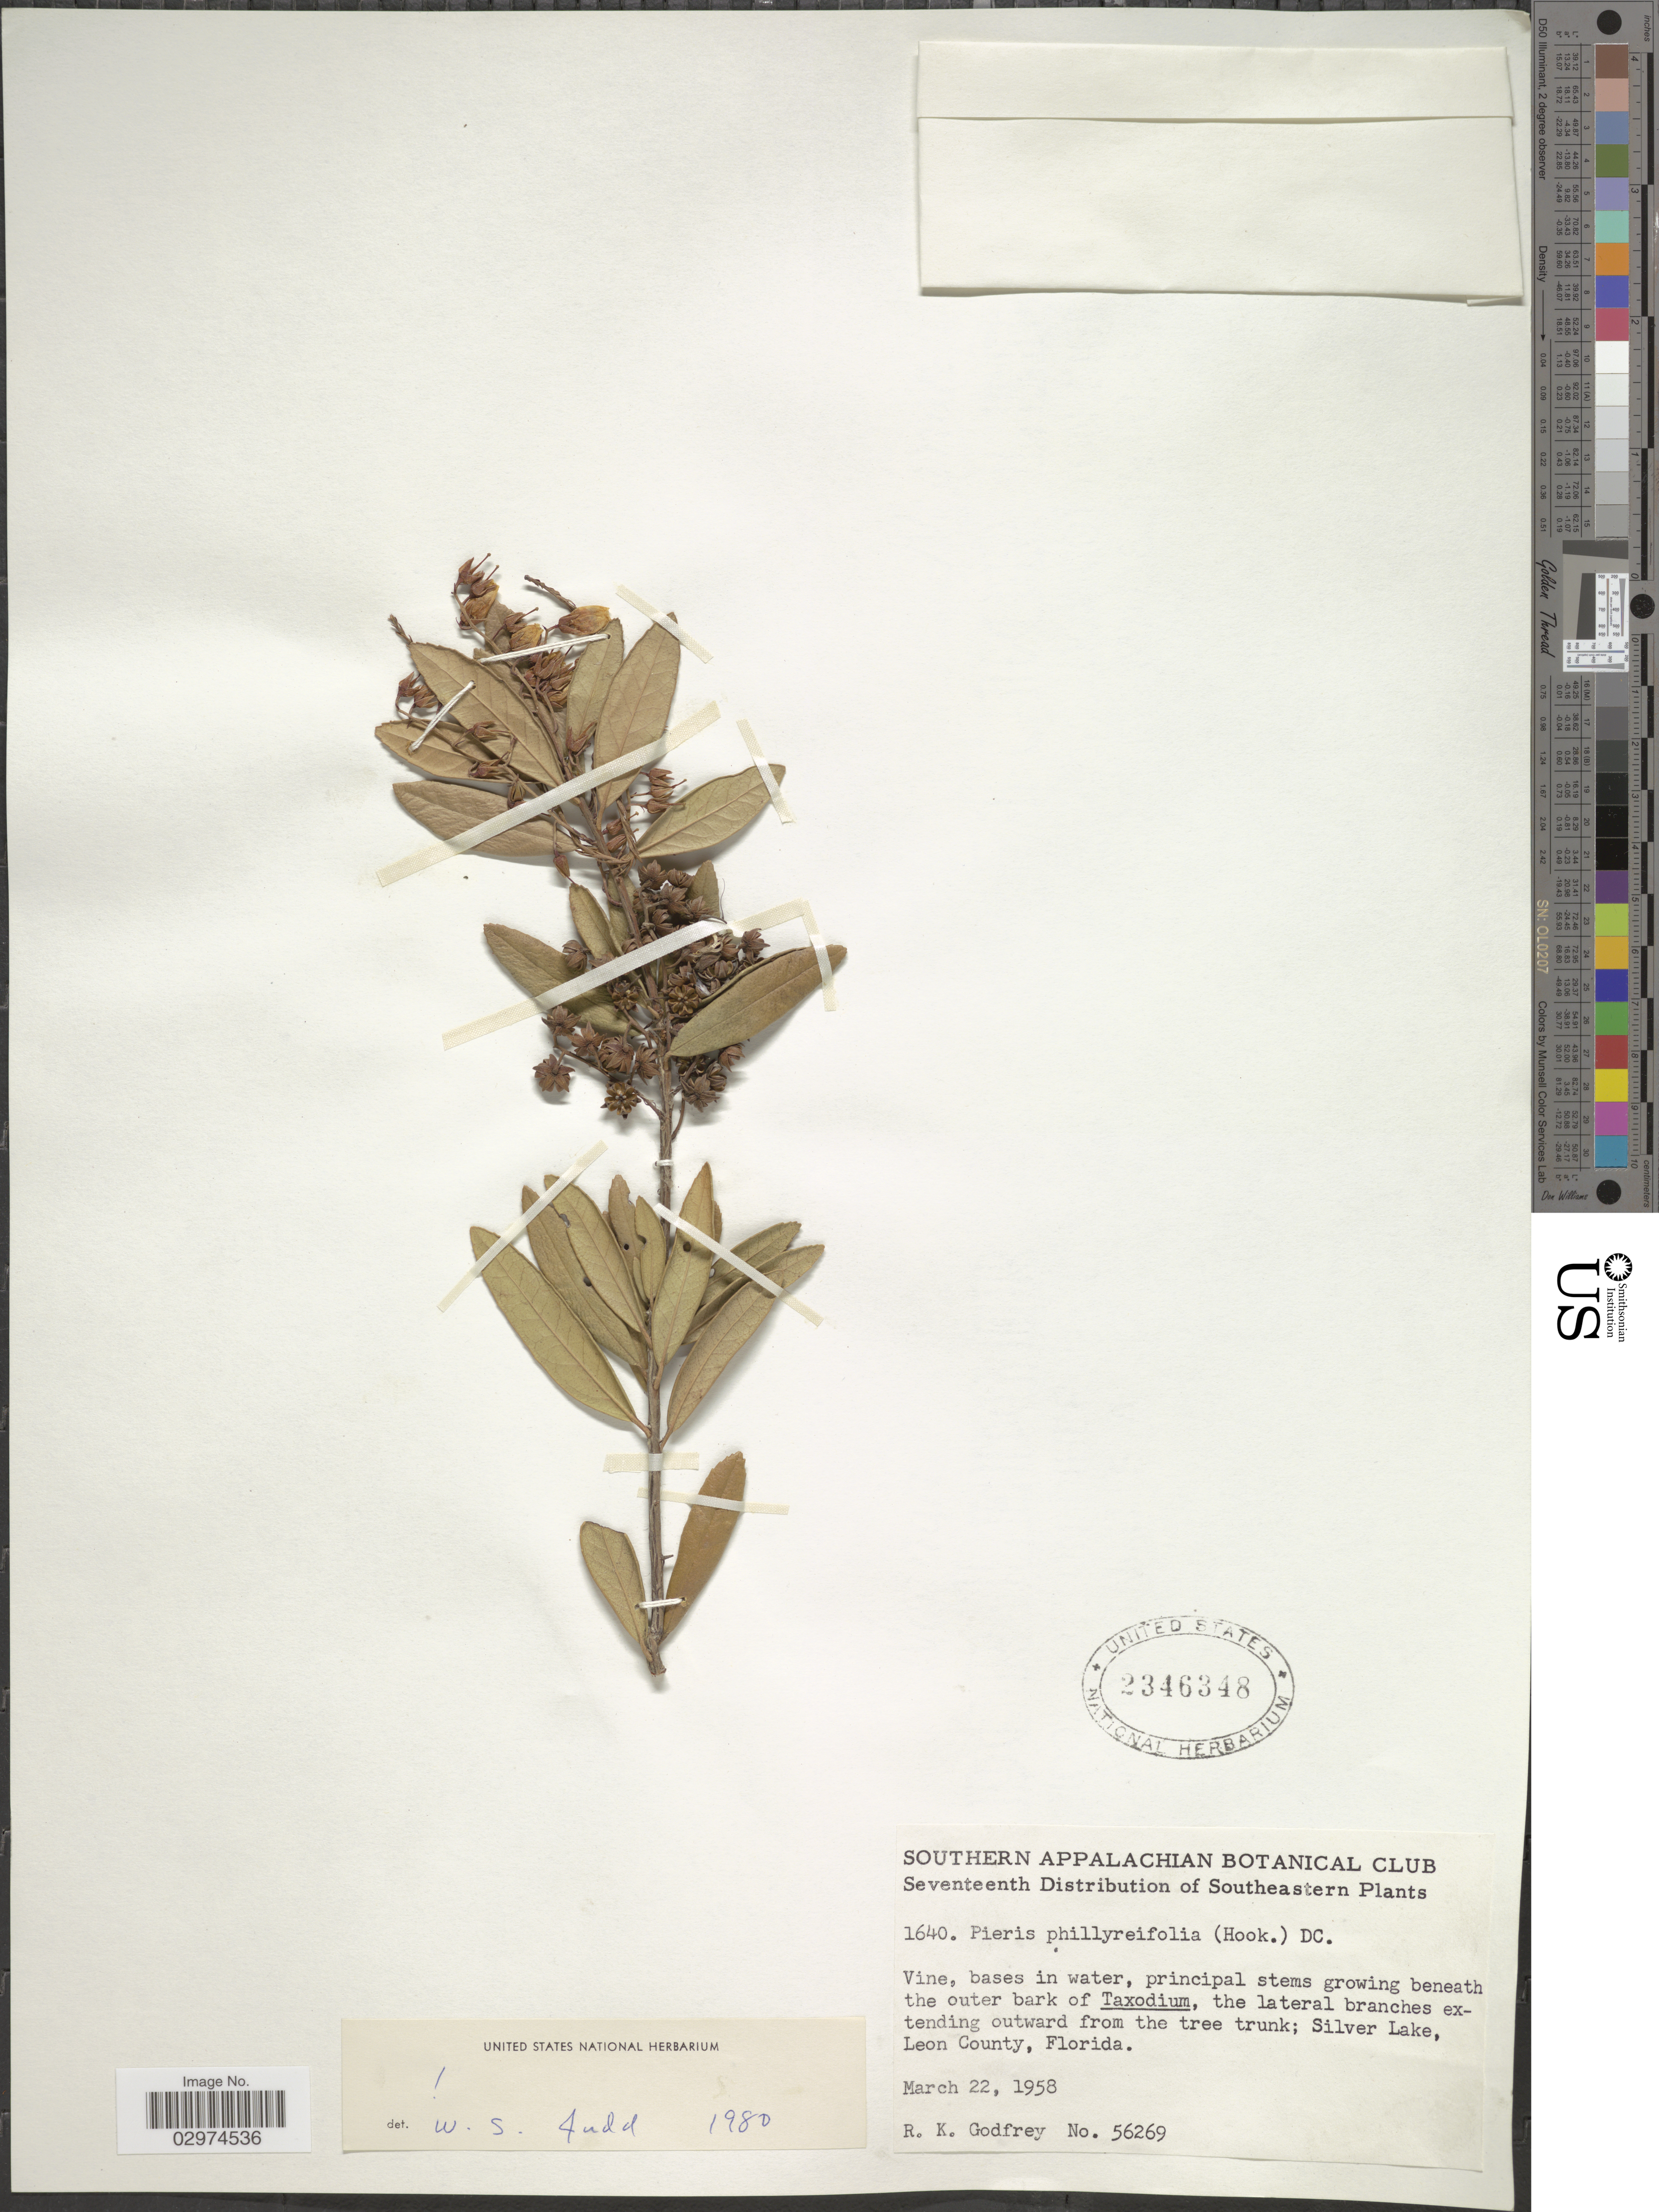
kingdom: Plantae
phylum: Tracheophyta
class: Magnoliopsida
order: Ericales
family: Ericaceae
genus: Pieris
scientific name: Pieris phillyreifolia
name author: (Hook.) DC.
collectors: R. K. Godfrey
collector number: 56269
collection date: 1958-03-22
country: United States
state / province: Florida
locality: Southeastern, Silver Lake, Leon County.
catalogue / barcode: US 2346348